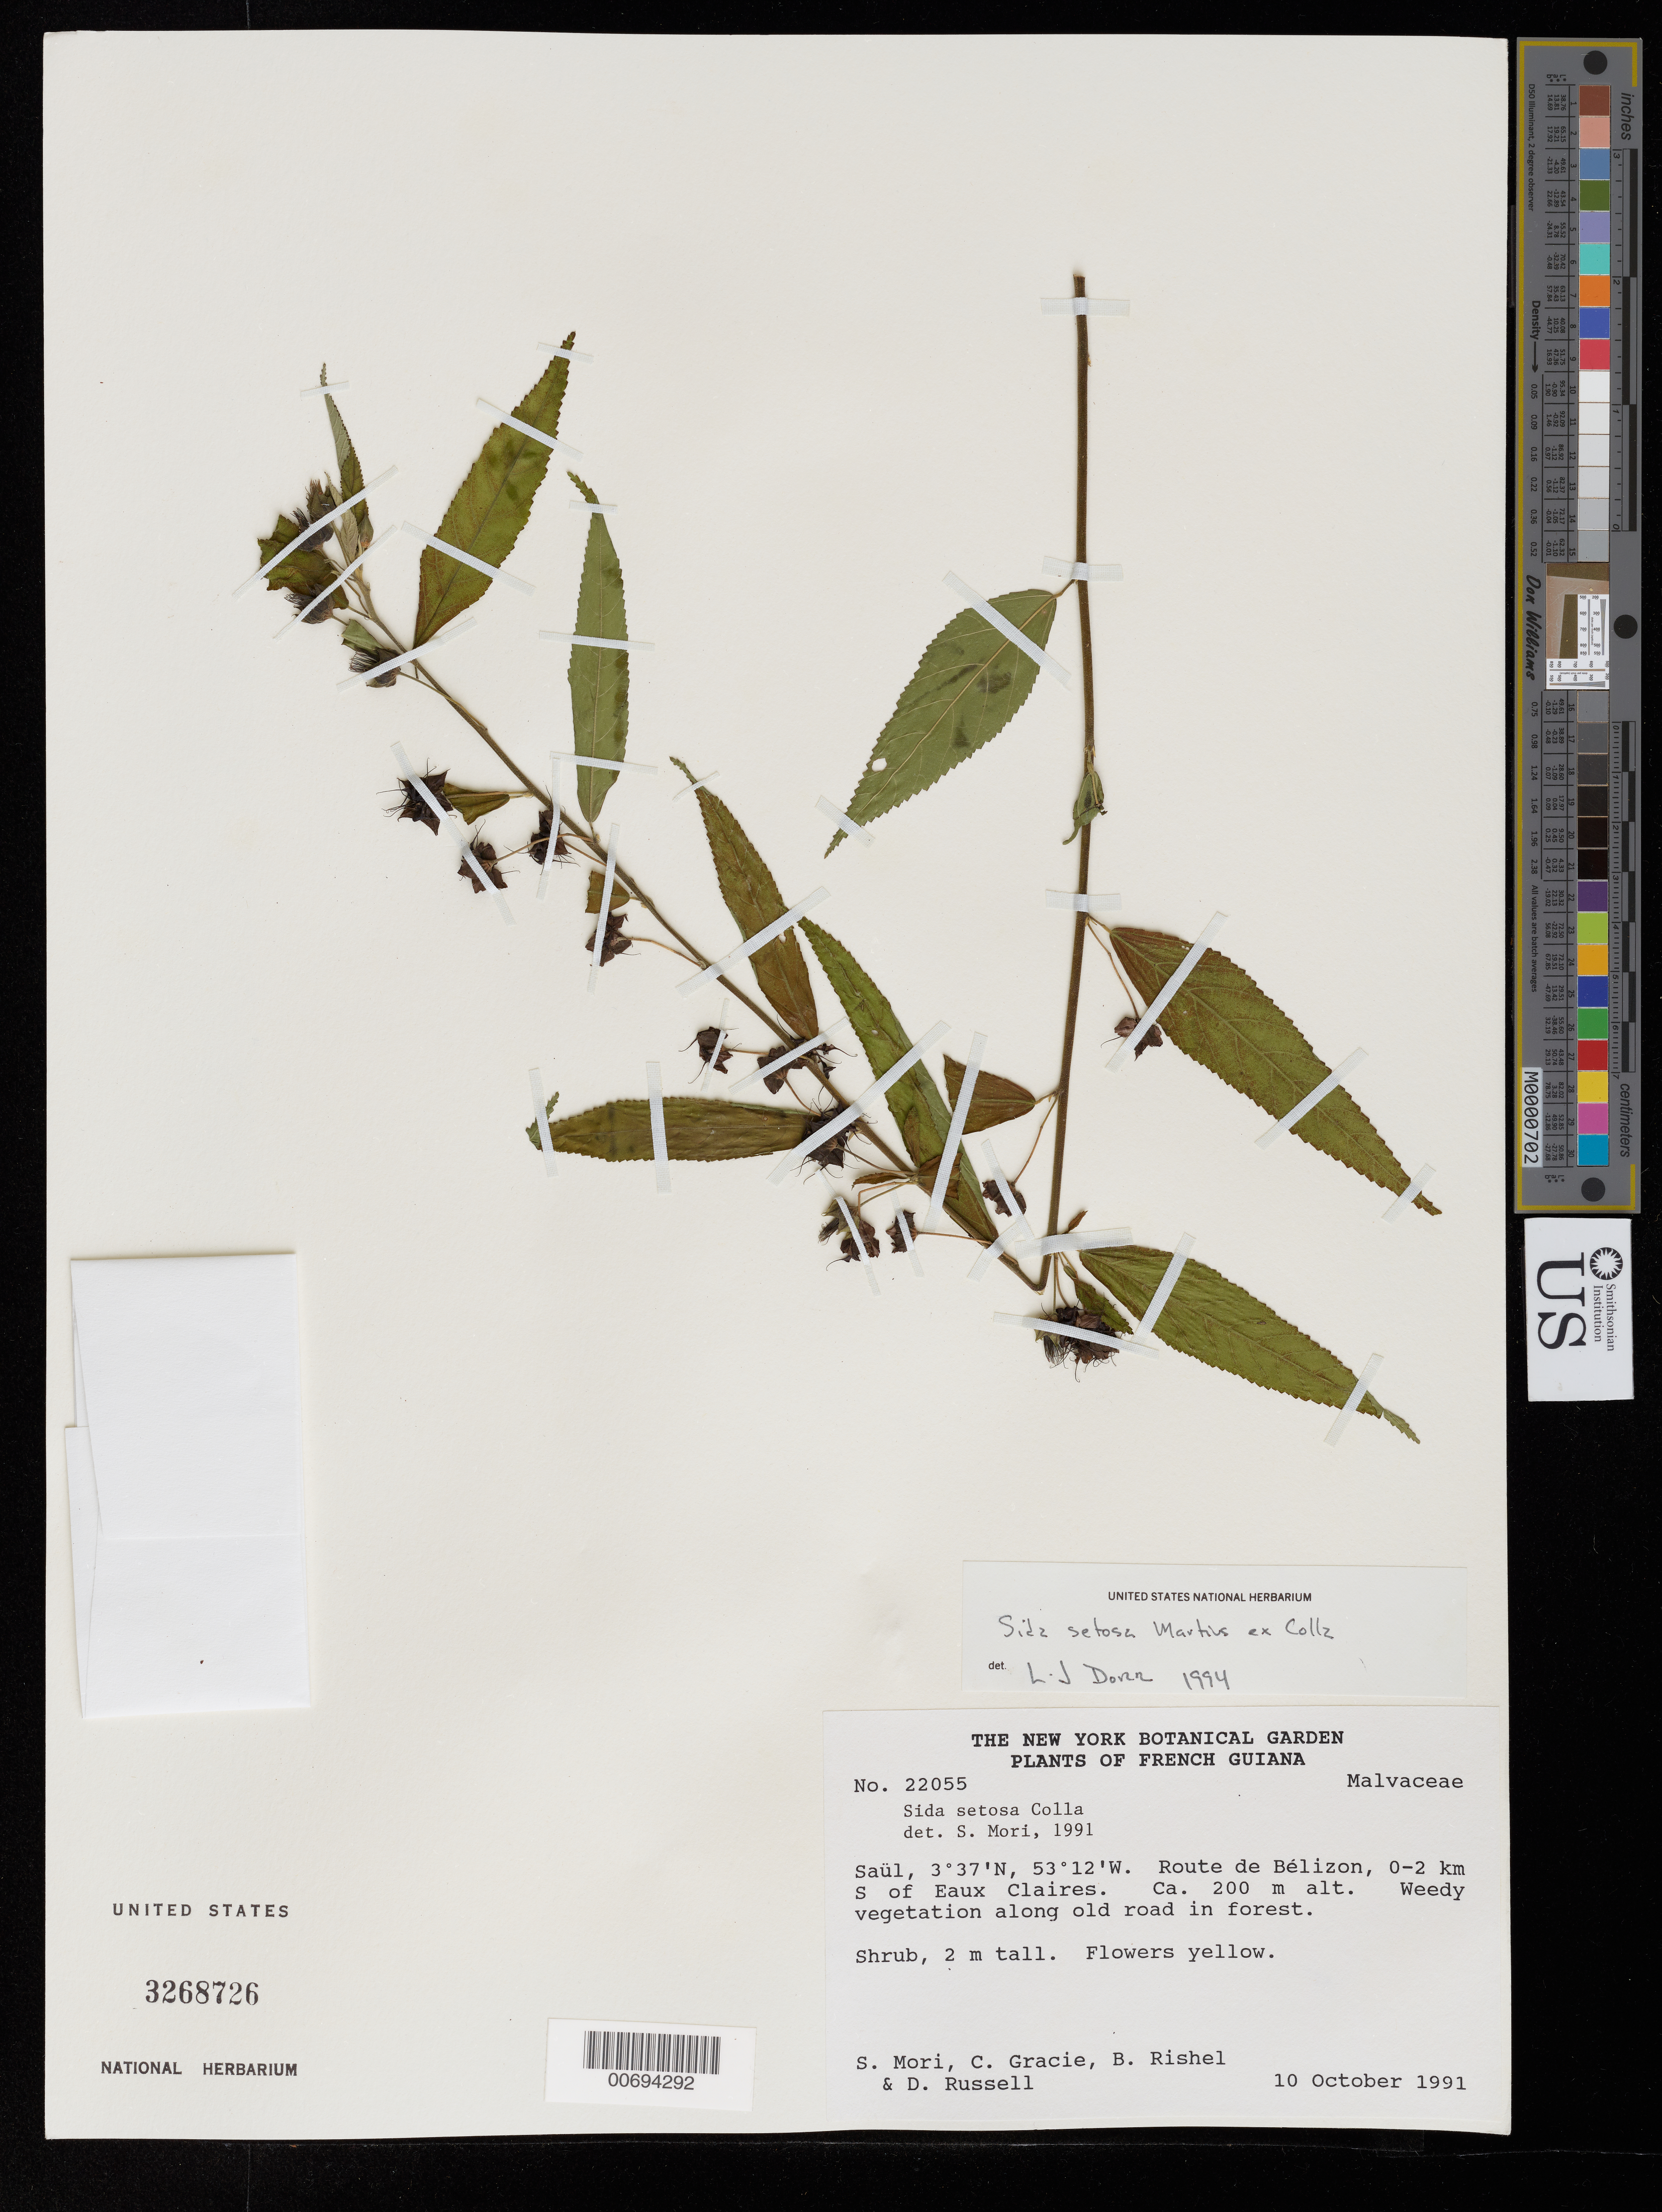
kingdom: Plantae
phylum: Tracheophyta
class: Magnoliopsida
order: Malvales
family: Malvaceae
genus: Sida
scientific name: Sida setosa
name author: Mart. ex Colla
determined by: Dorr, L. J., (BOT), Smithsonian Institution - National Museum of Natural History (UNITED STATES)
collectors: S. Mori, C. A. Gracie, J. Lazzaroni, B. Rishel, D. Russell & F. Wright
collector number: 22055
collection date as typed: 10-Oct-91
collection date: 1991-10-10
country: French Guiana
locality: Saül, Route de Bélizon, 0-2 km south of Eaux Claires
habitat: Weedy vegetation along old road in forest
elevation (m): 200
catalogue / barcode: US 3268726